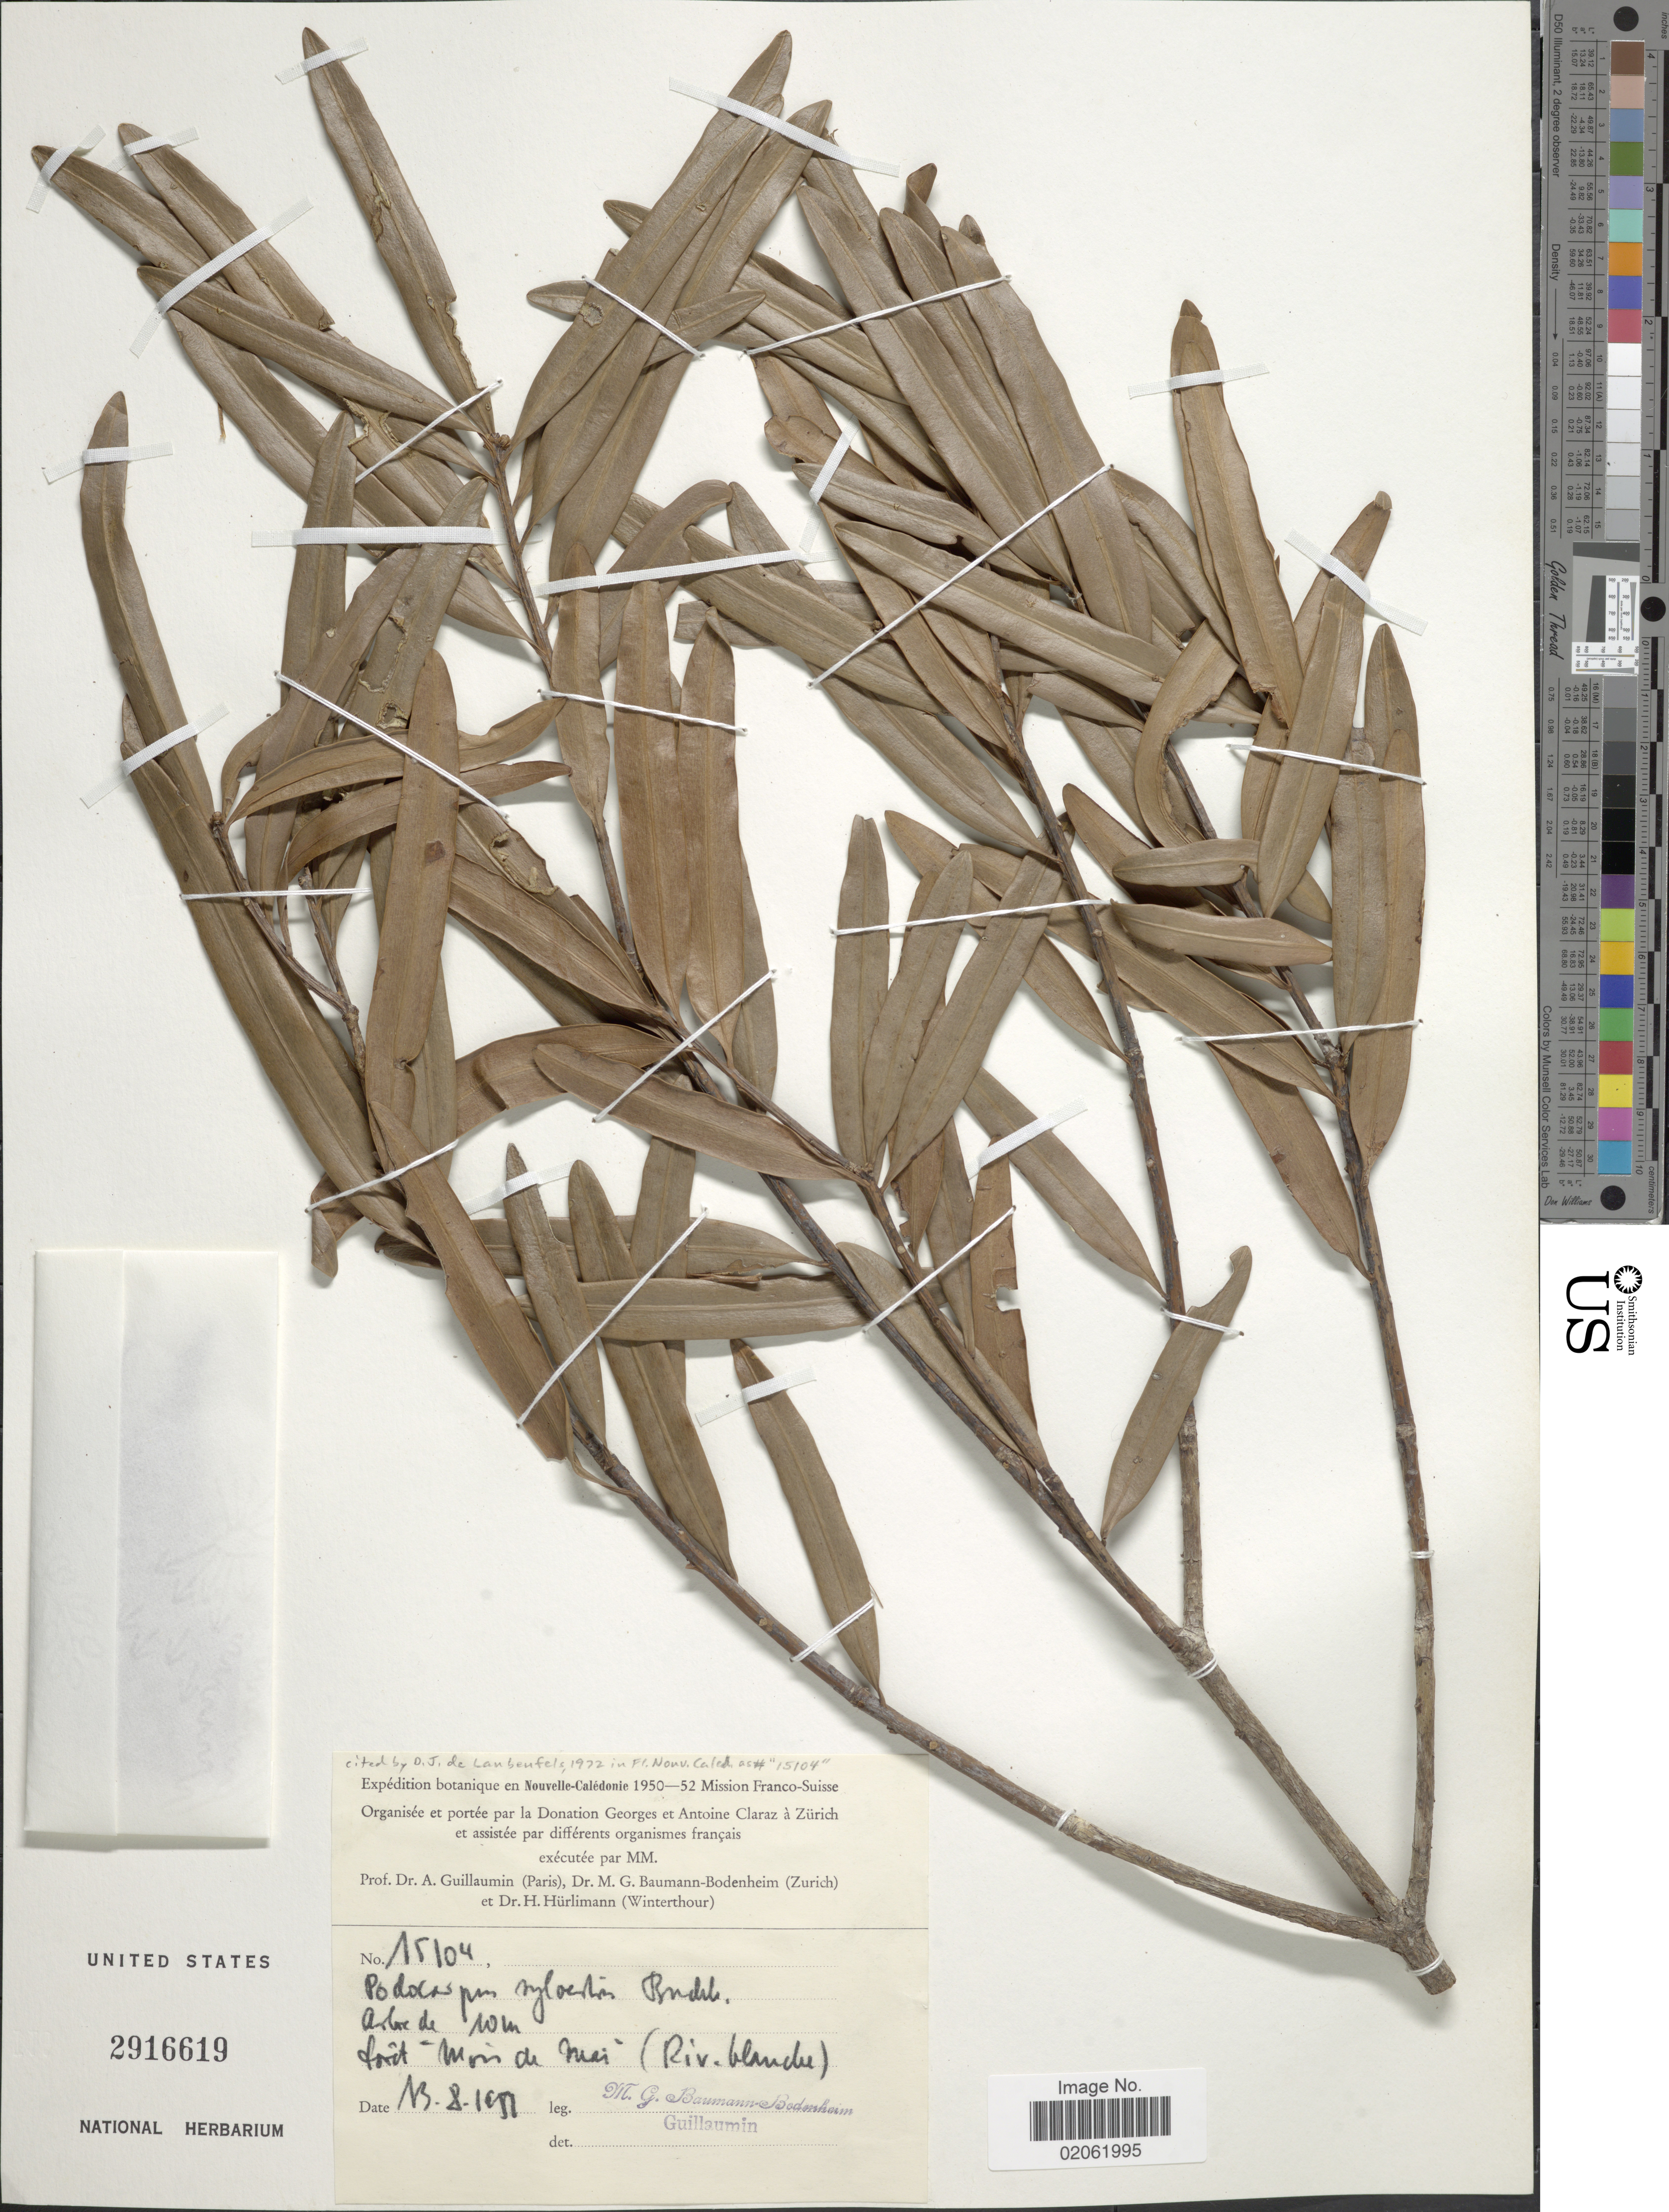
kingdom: Plantae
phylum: Tracheophyta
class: Pinopsida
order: Pinales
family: Podocarpaceae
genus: Podocarpus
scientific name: Podocarpus sylvestris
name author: J. Buchholz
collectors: M. G. Baumann-Bodenheim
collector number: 15104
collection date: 1951-08-13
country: New Caledonia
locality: Foret Mois de Mai (Riv. blanche)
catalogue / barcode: US 2916619